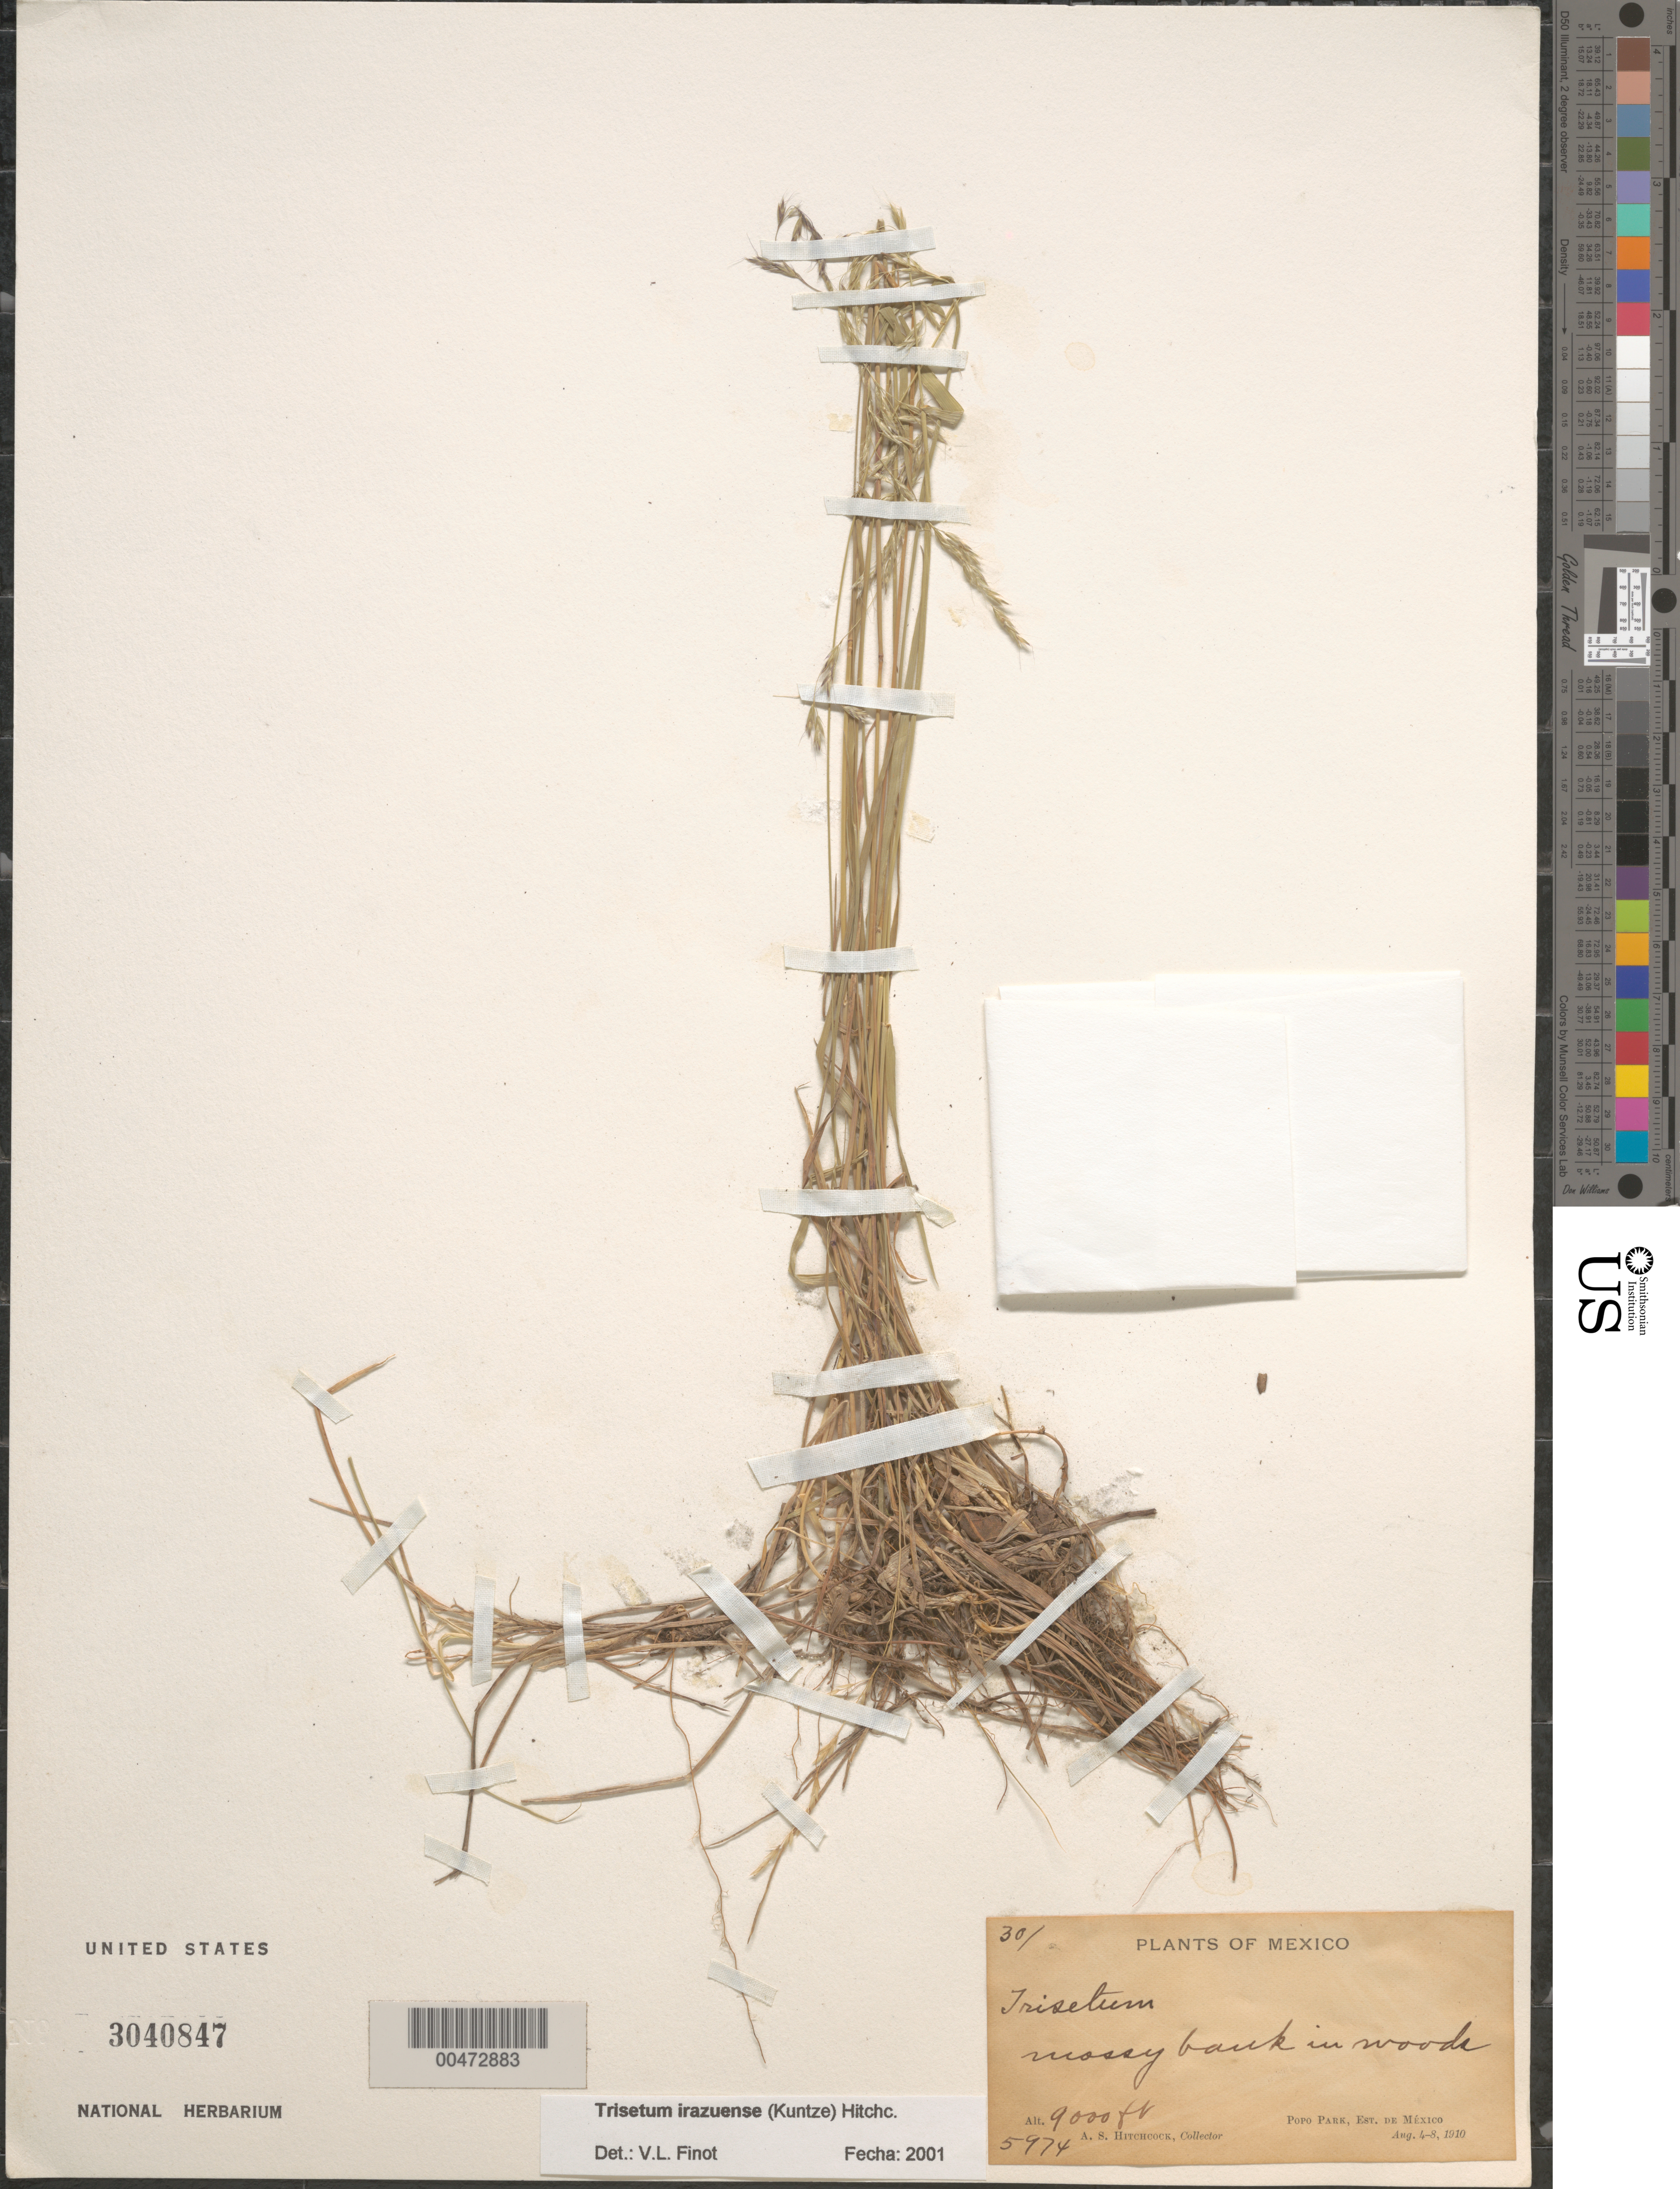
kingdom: Plantae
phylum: Tracheophyta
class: Liliopsida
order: Poales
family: Poaceae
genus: Peyritschia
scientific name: Peyritschia irazuensis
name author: (Kuntze) P.M. Peterson et al.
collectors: A. S. Hitchcock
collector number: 5974/30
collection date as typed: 4 Aug 1910 to 8 Aug 1910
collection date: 1910-08-04/1910-08-08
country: Mexico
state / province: México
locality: Popo Park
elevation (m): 2743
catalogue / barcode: US 3040847